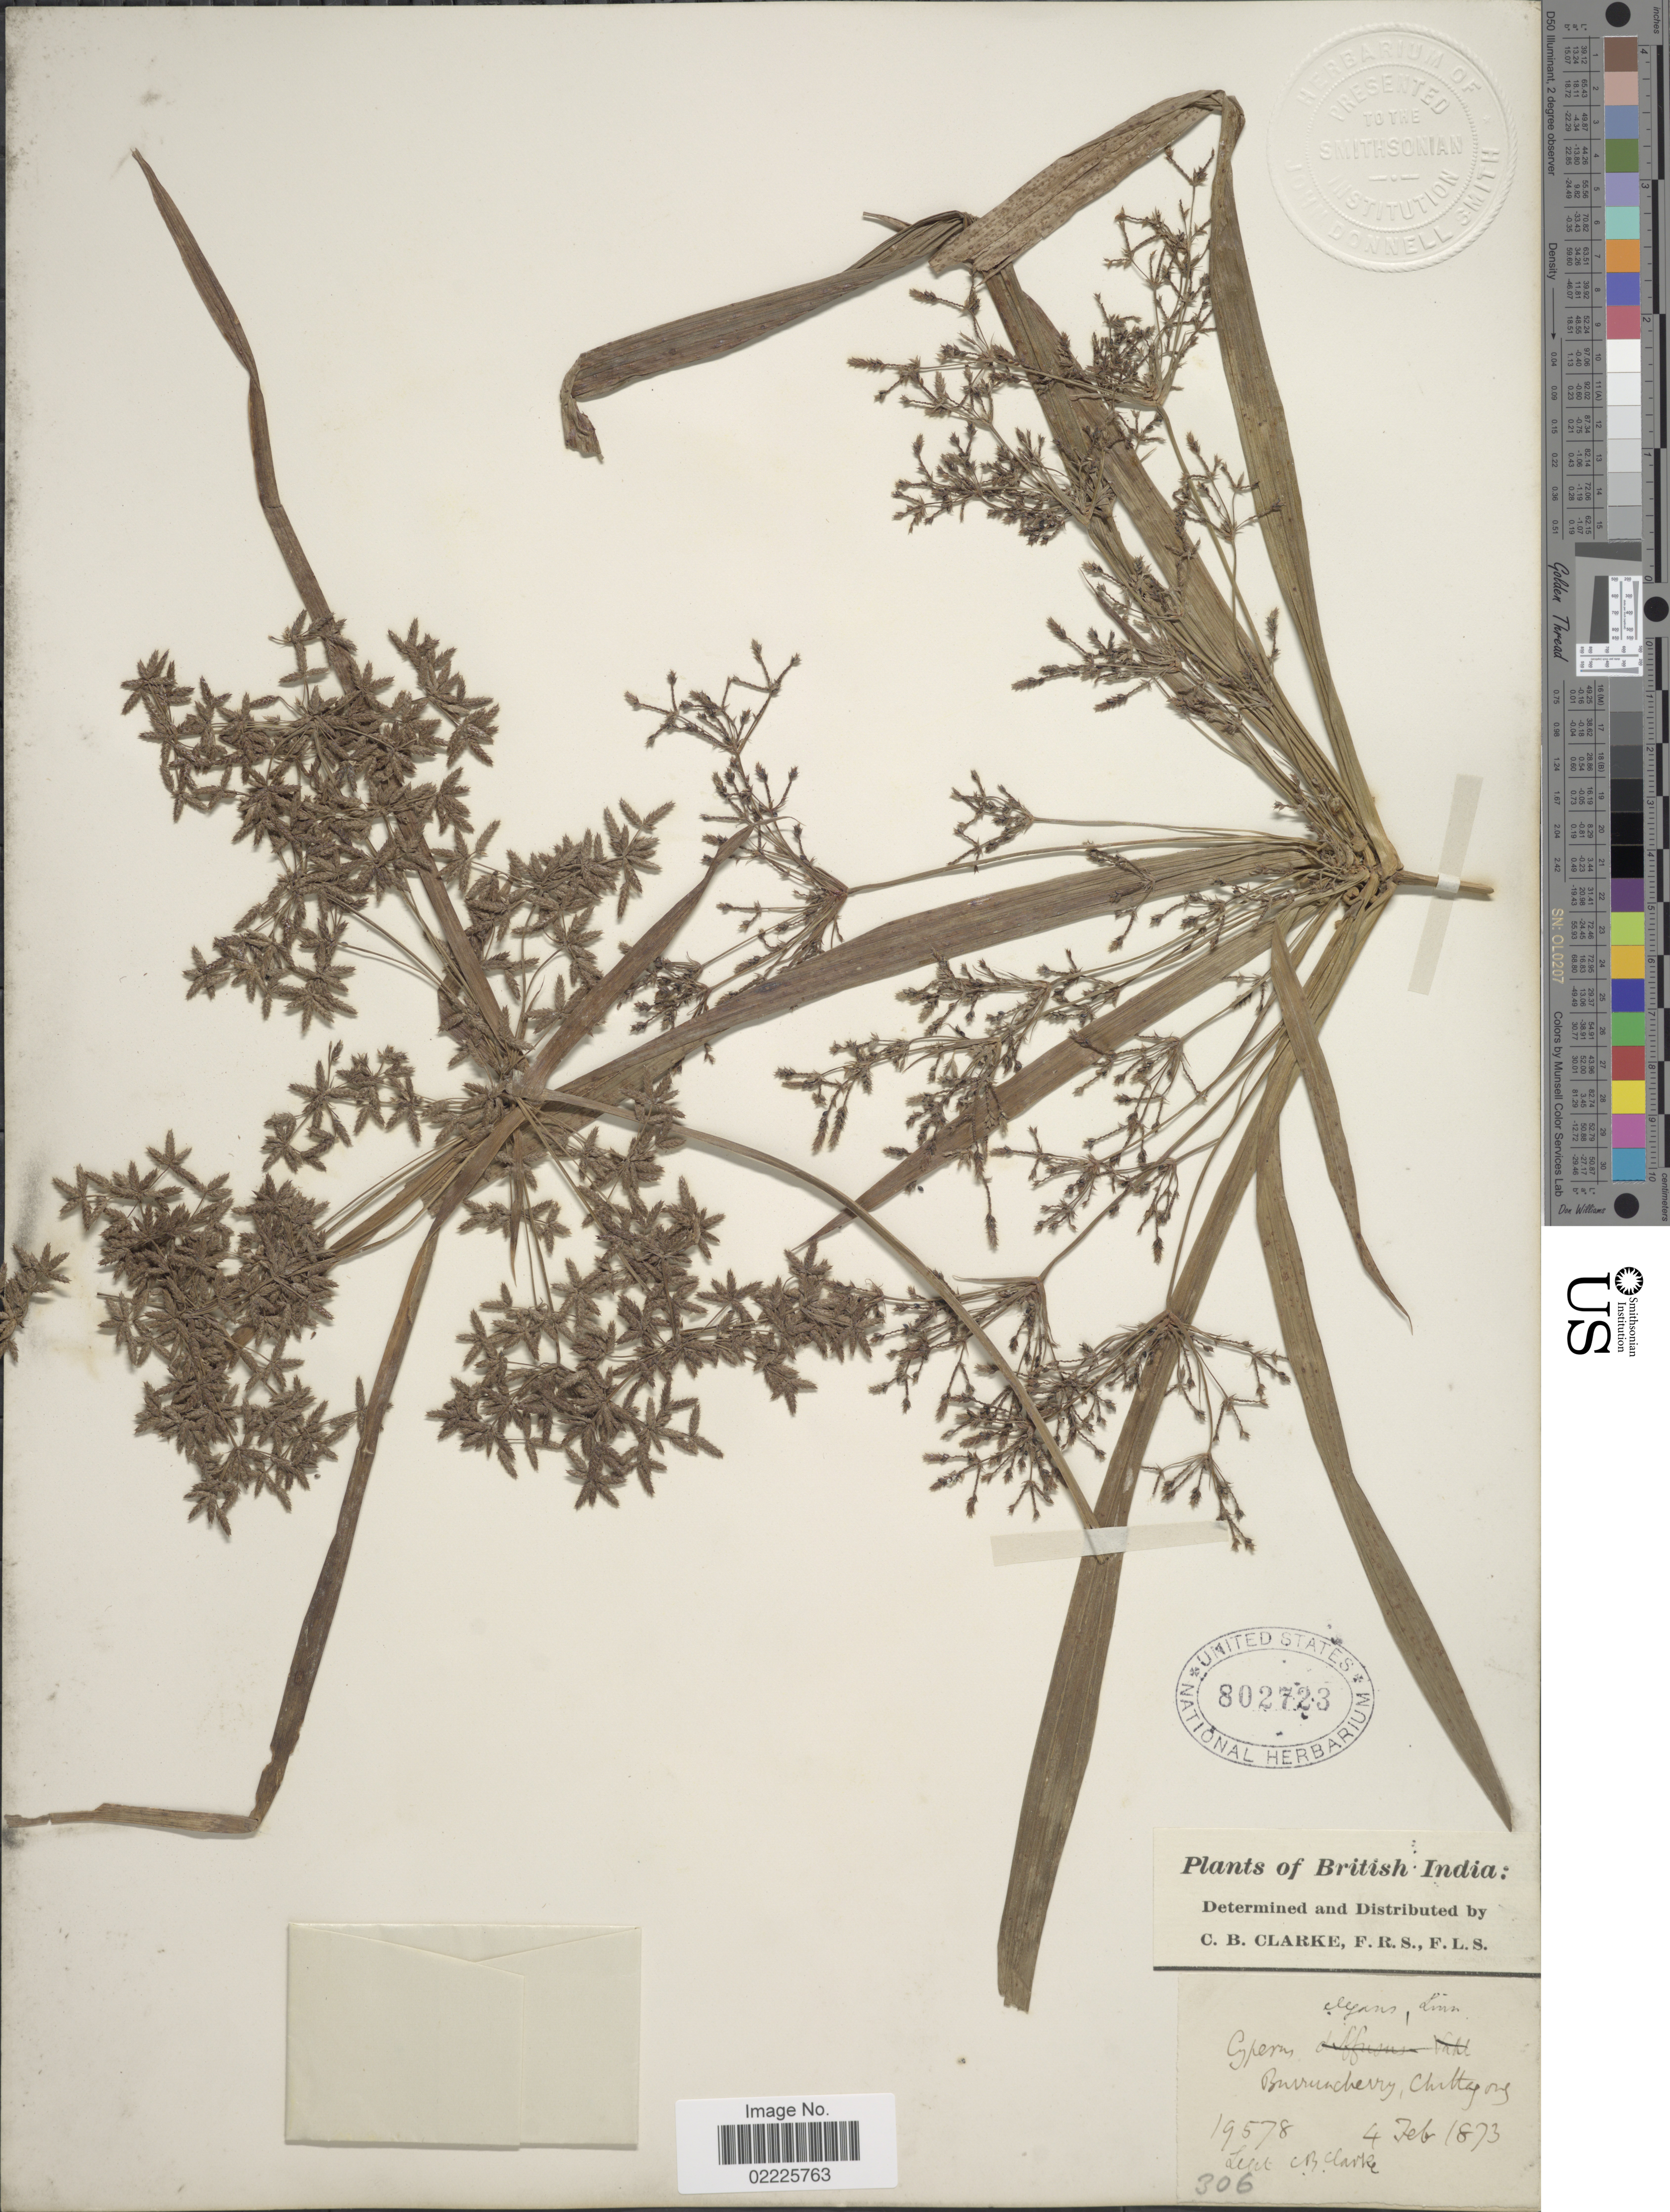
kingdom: Plantae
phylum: Tracheophyta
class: Liliopsida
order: Poales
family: Cyperaceae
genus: Cyperus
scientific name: Cyperus diffusus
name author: Vahl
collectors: C. B. Clarke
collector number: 19578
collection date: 1873-02-04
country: India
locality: British India, Burruncherry, Chittagong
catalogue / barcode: US 802723